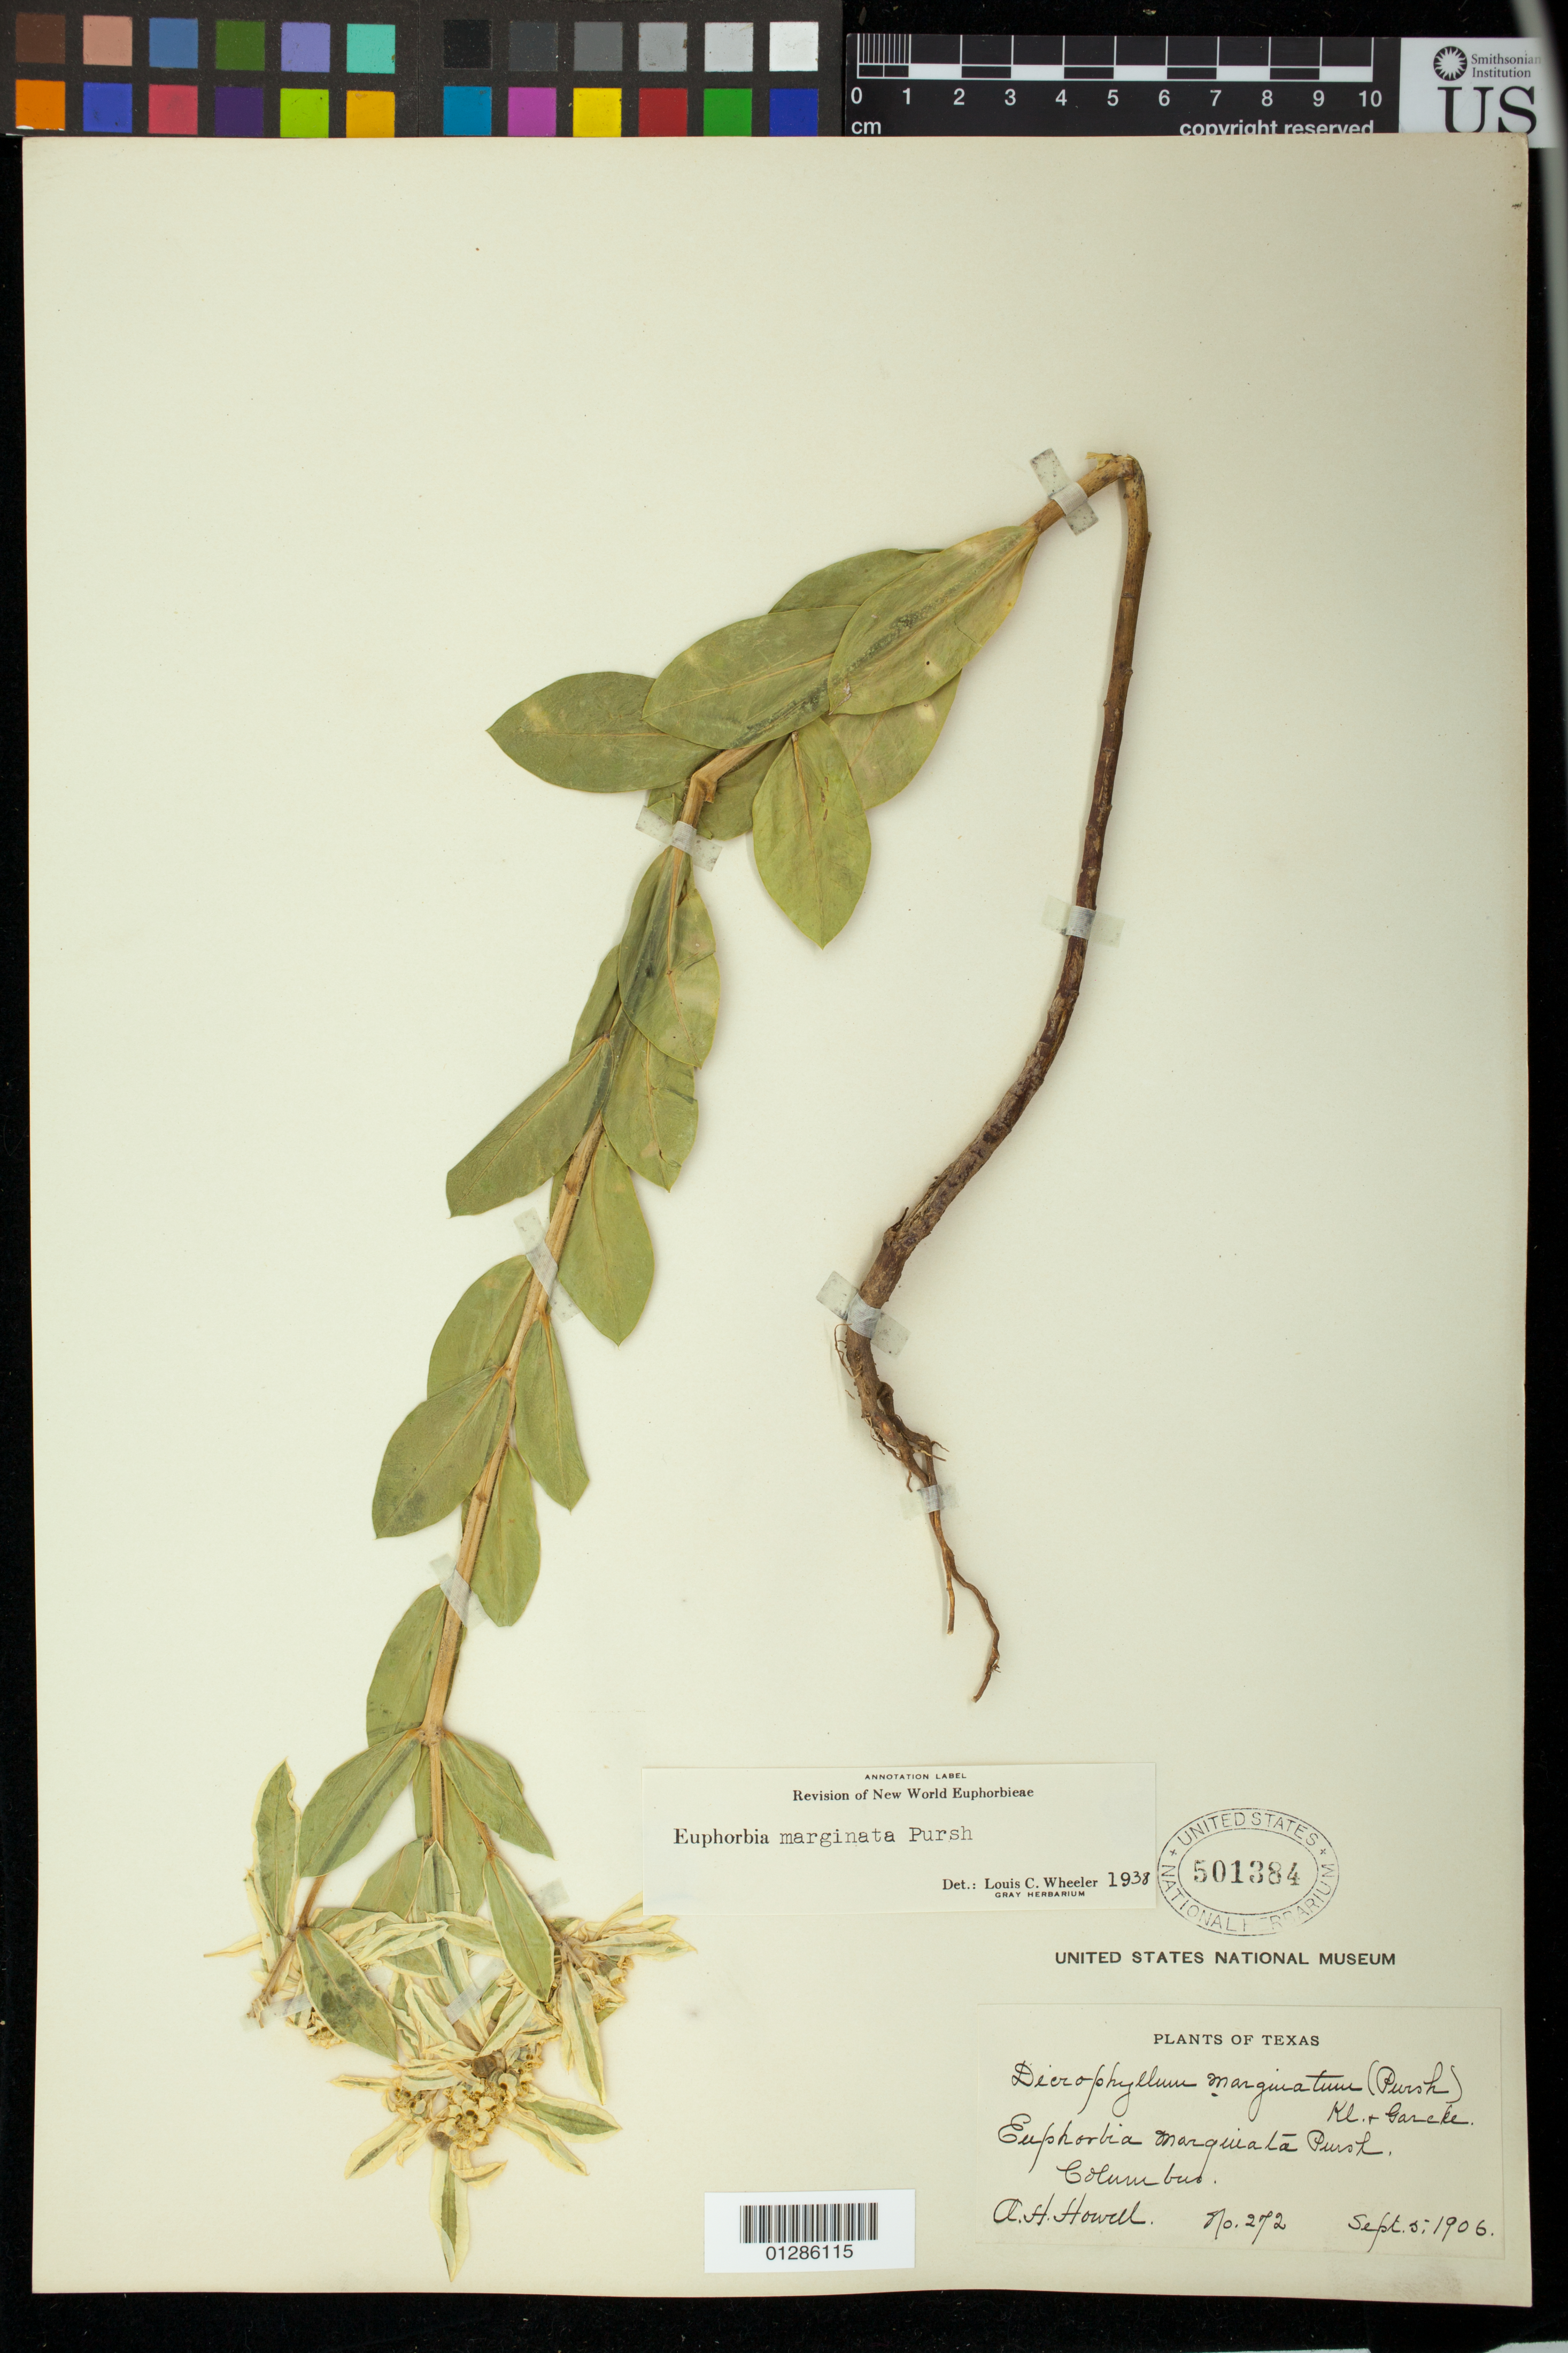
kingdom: Plantae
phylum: Tracheophyta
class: Magnoliopsida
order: Malpighiales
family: Euphorbiaceae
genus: Euphorbia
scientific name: Euphorbia marginata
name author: Pursh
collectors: A. H. Howell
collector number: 272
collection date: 1906-09-05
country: United States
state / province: Texas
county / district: Colorado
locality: Columbus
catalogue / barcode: US 501384